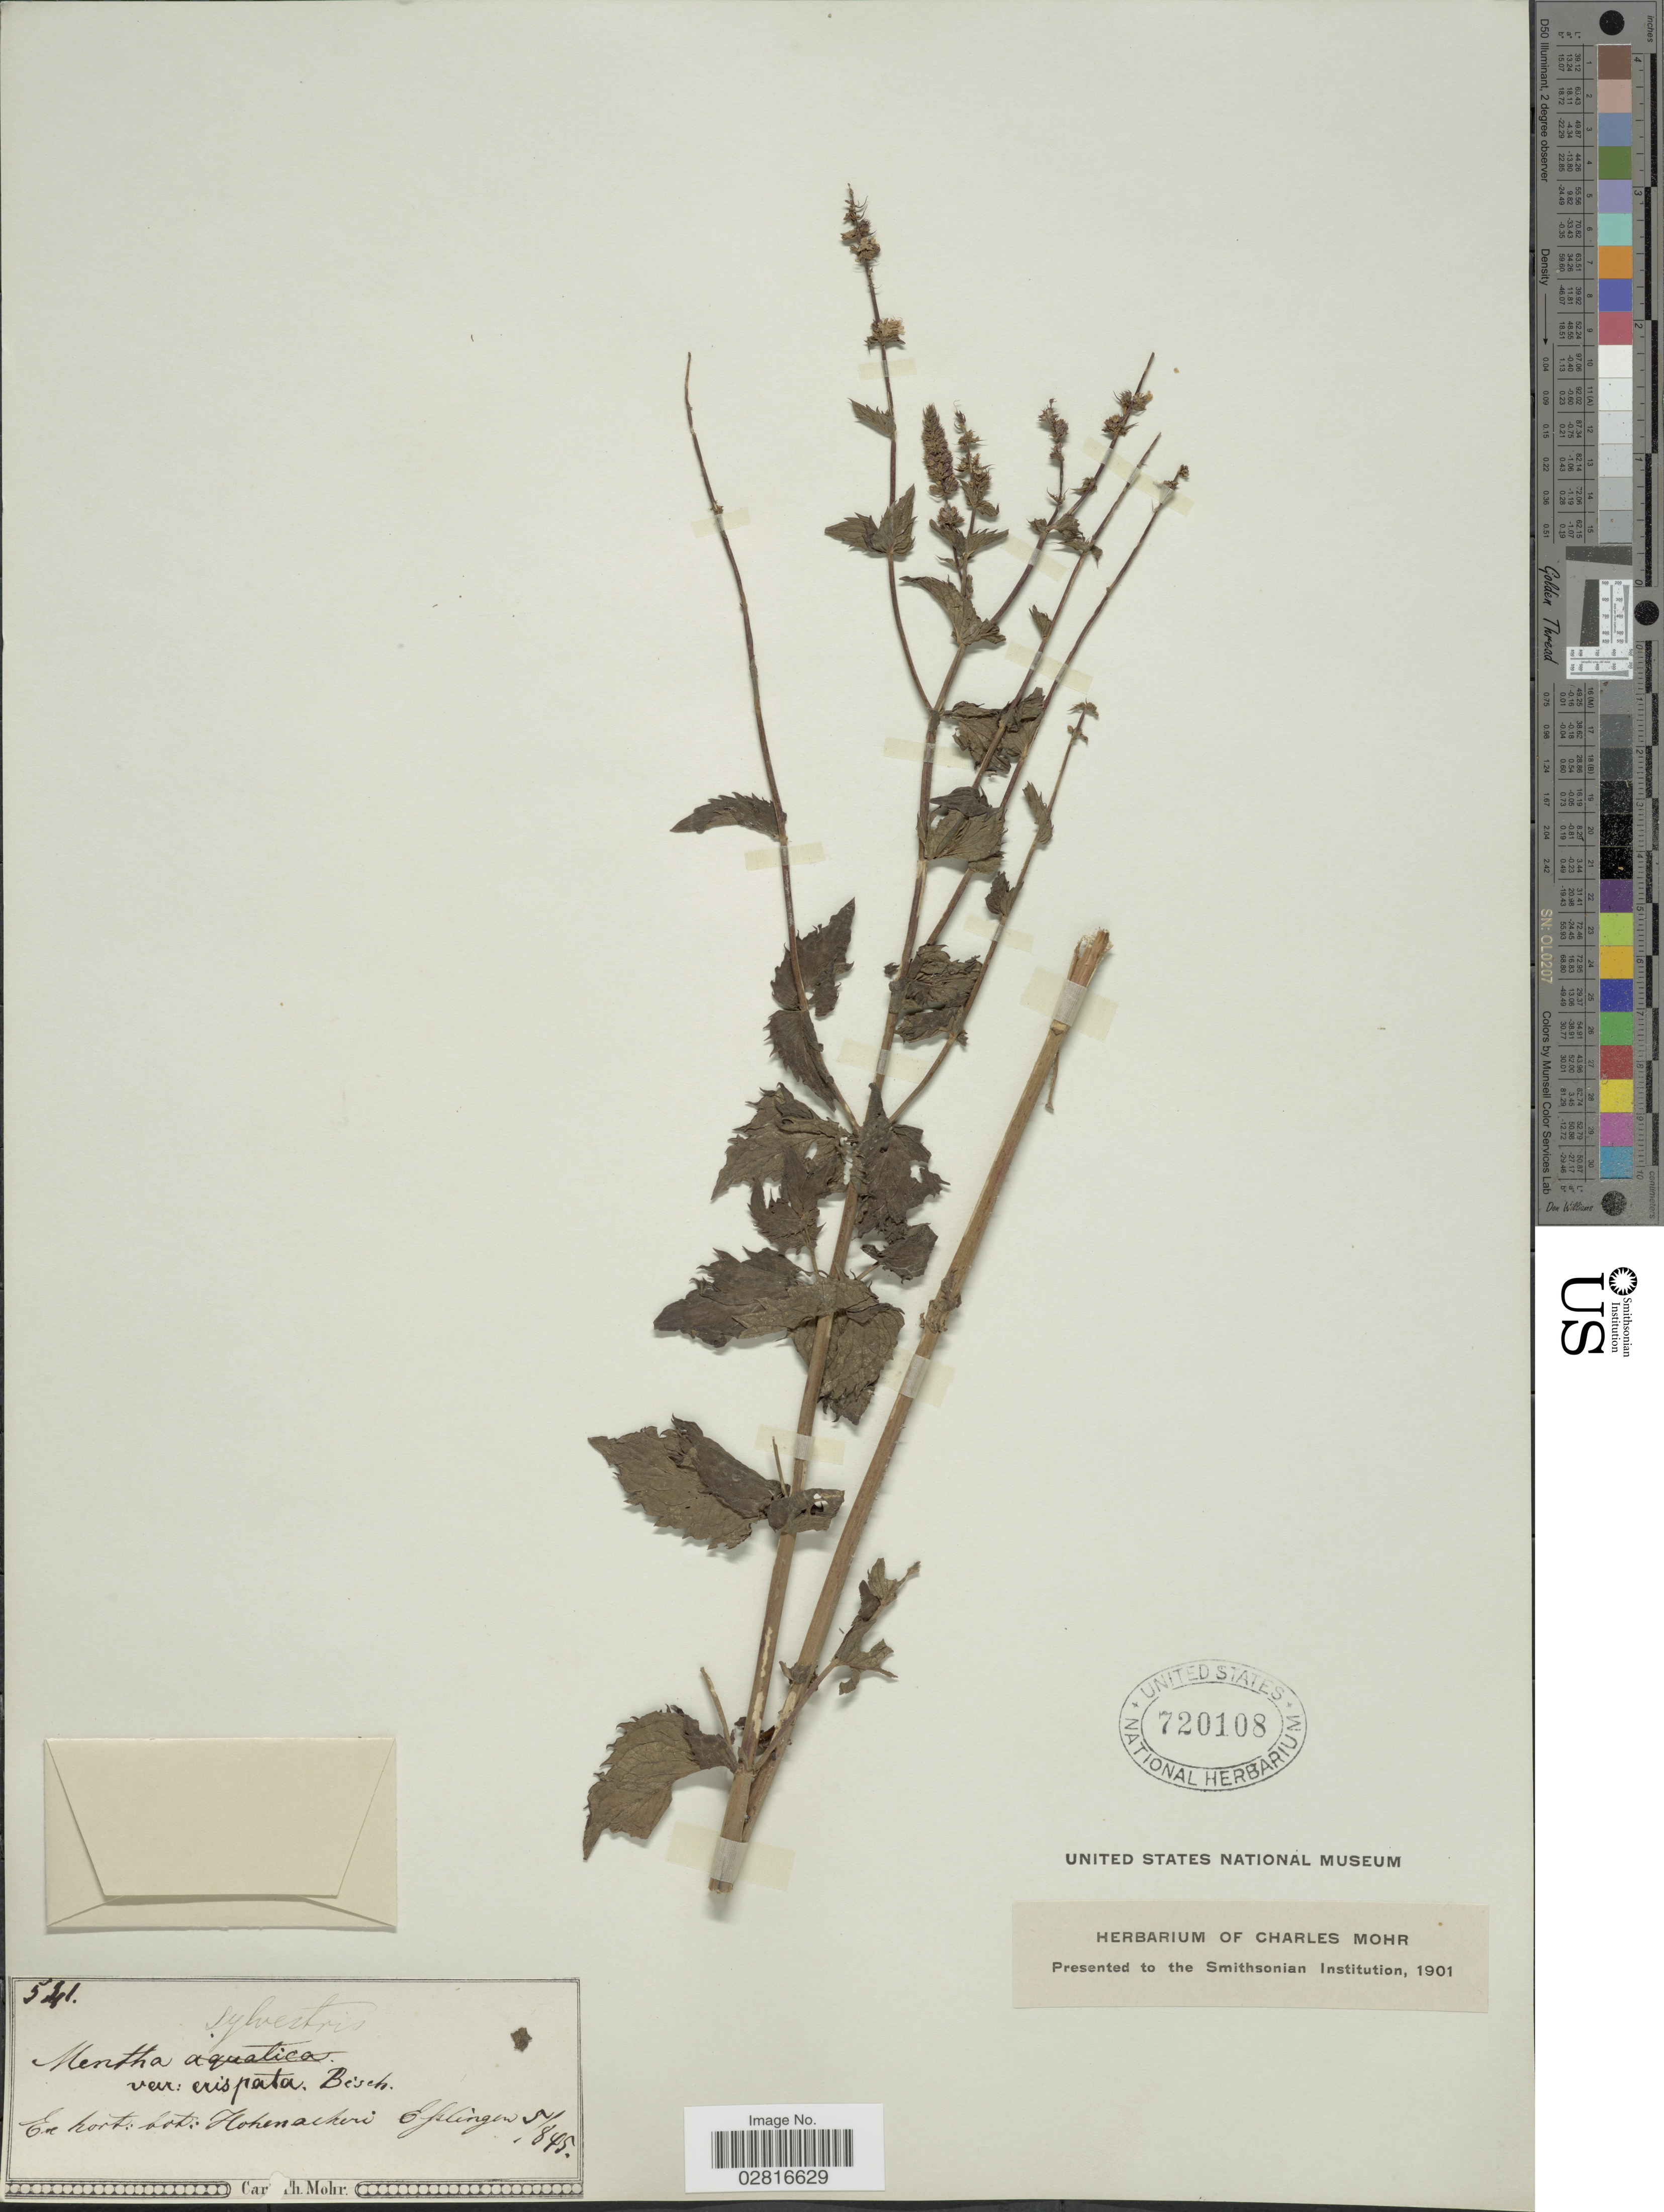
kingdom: Plantae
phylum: Tracheophyta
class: Magnoliopsida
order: Lamiales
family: Lamiaceae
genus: Mentha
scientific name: Mentha sylvestris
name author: L.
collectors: Hohenacker herbarium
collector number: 541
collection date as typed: Transcribed d/m/y: 5/8/45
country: Germany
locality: En hort. bot: Hohenackeri Esslingen.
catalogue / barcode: US 720108